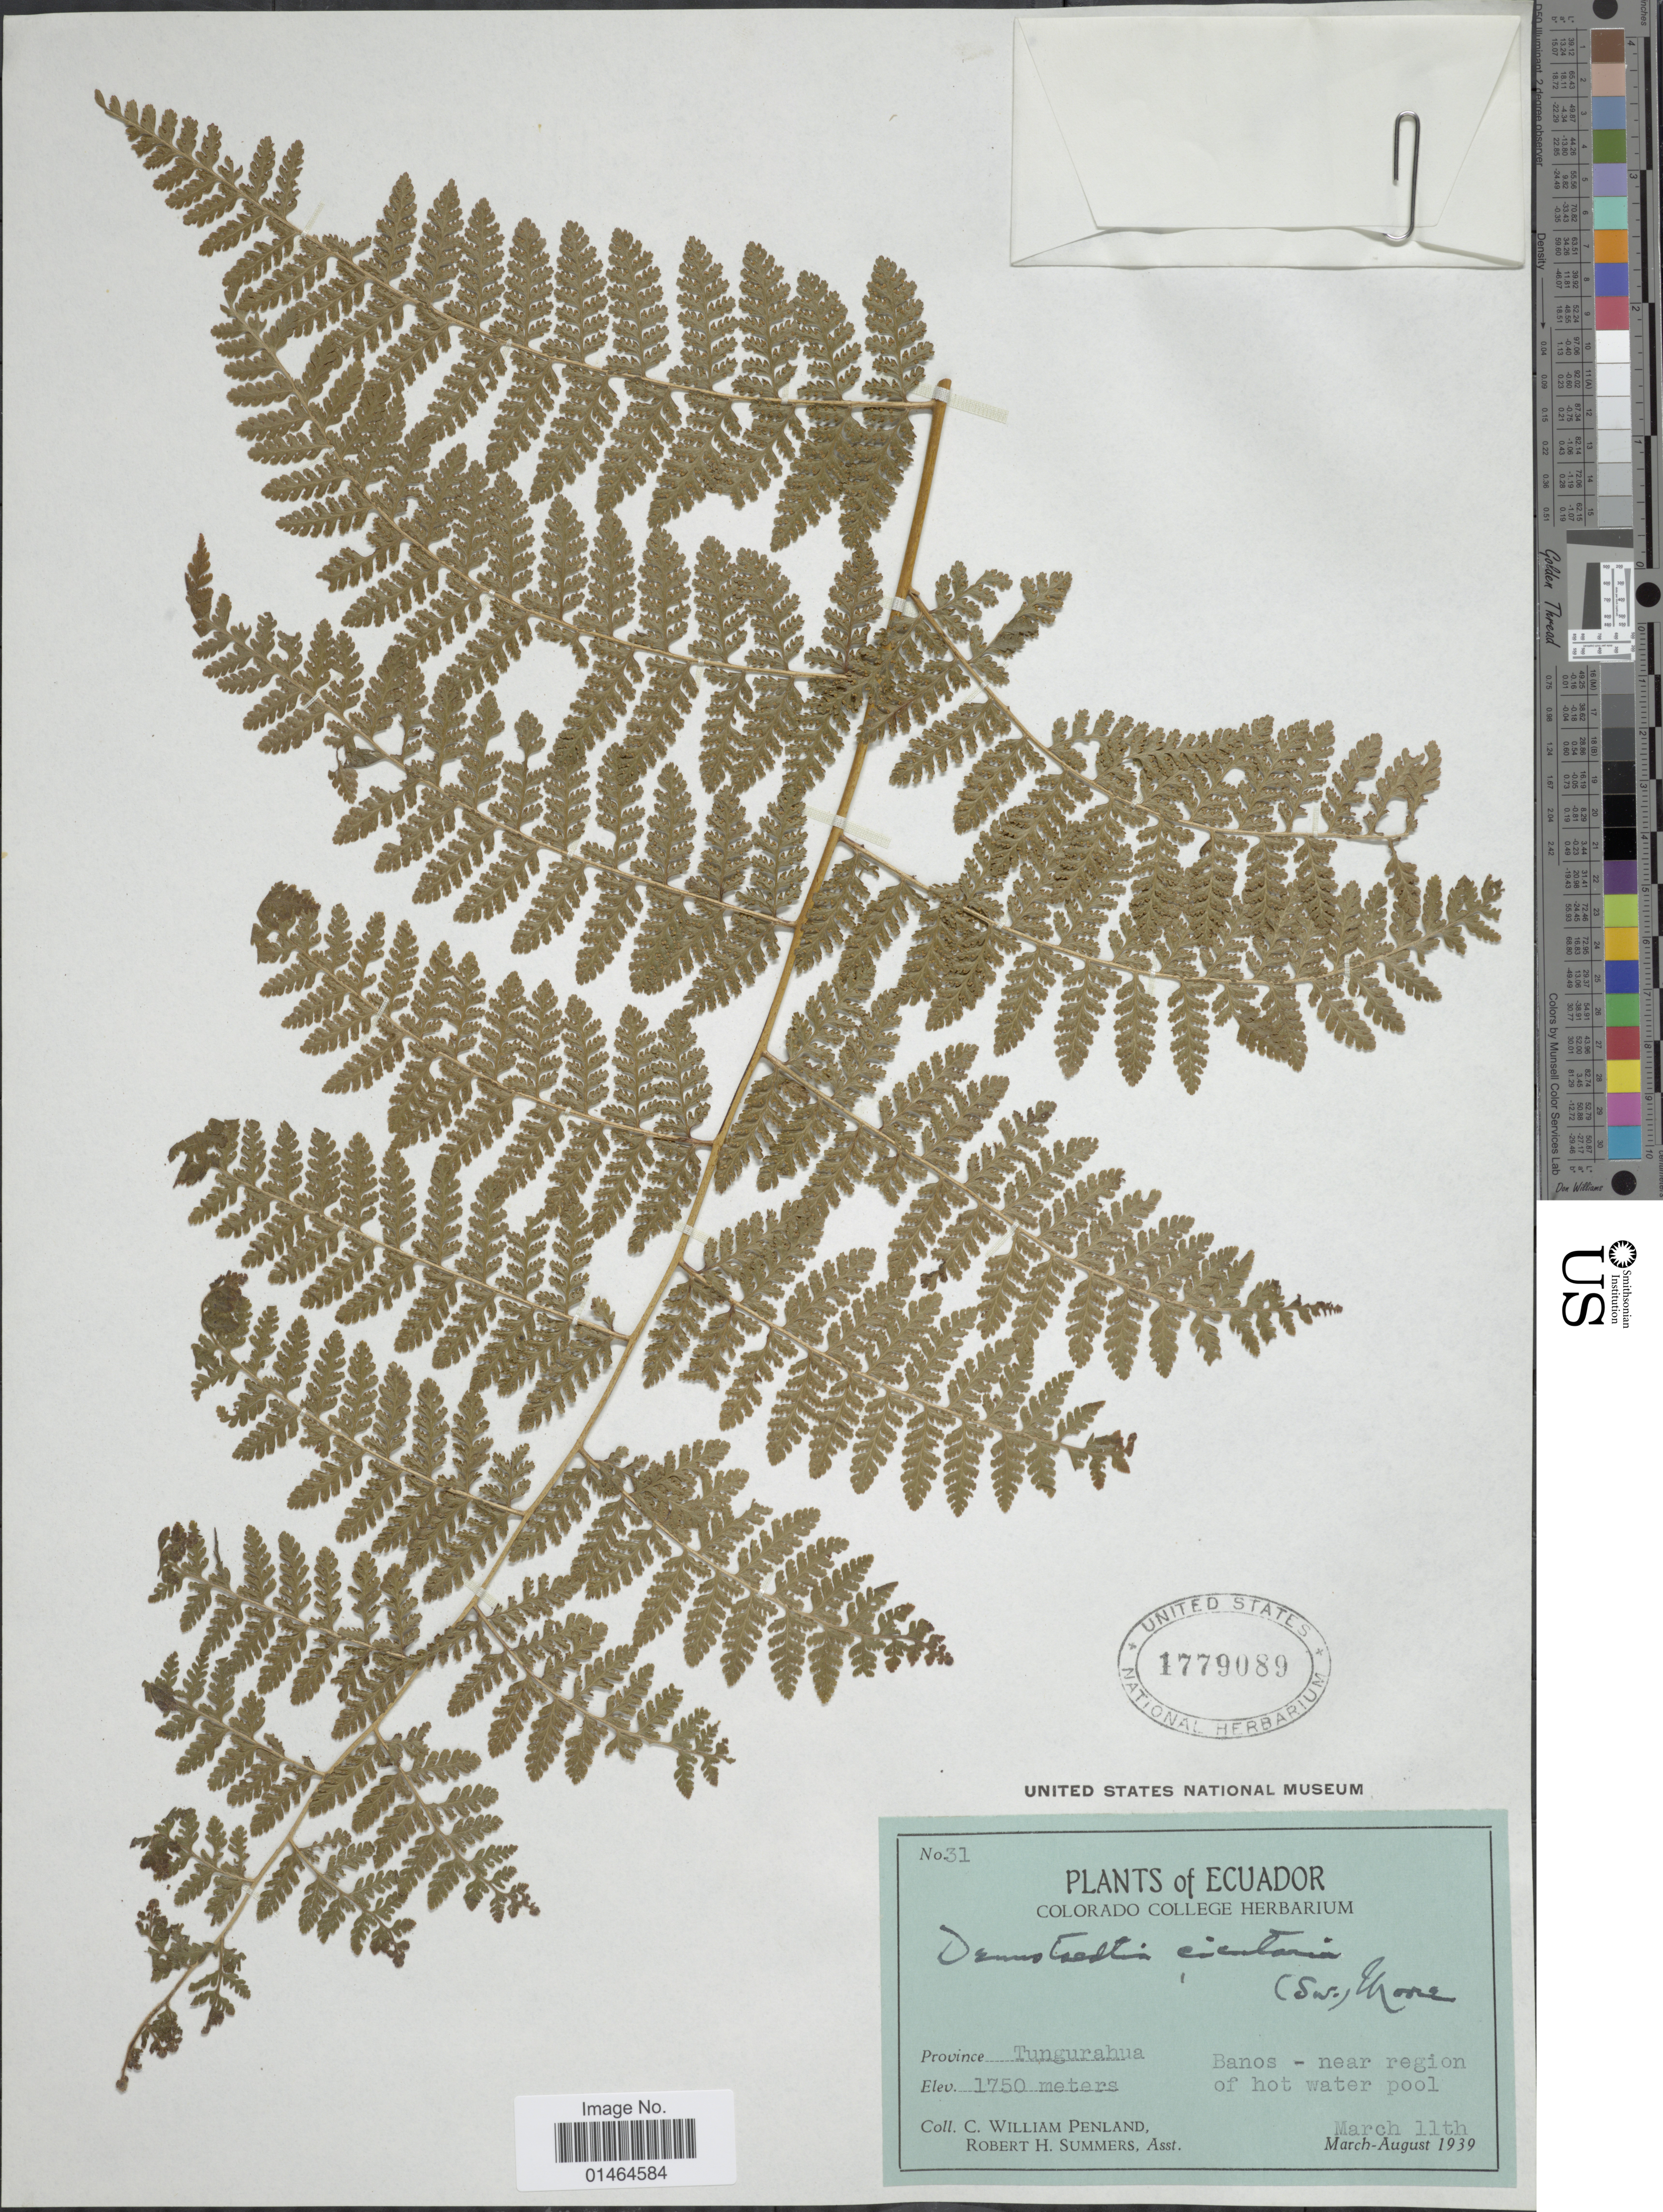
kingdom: Plantae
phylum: Tracheophyta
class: Polypodiopsida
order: Polypodiales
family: Dennstaedtiaceae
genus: Dennstaedtia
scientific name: Dennstaedtia cicutaria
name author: (Sw.) T. Moore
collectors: C. W. Penland & R. Summers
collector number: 31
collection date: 1939-03-11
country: Ecuador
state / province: Tungurahua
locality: Banos - near region of hot water pool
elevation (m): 1750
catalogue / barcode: US 1779089